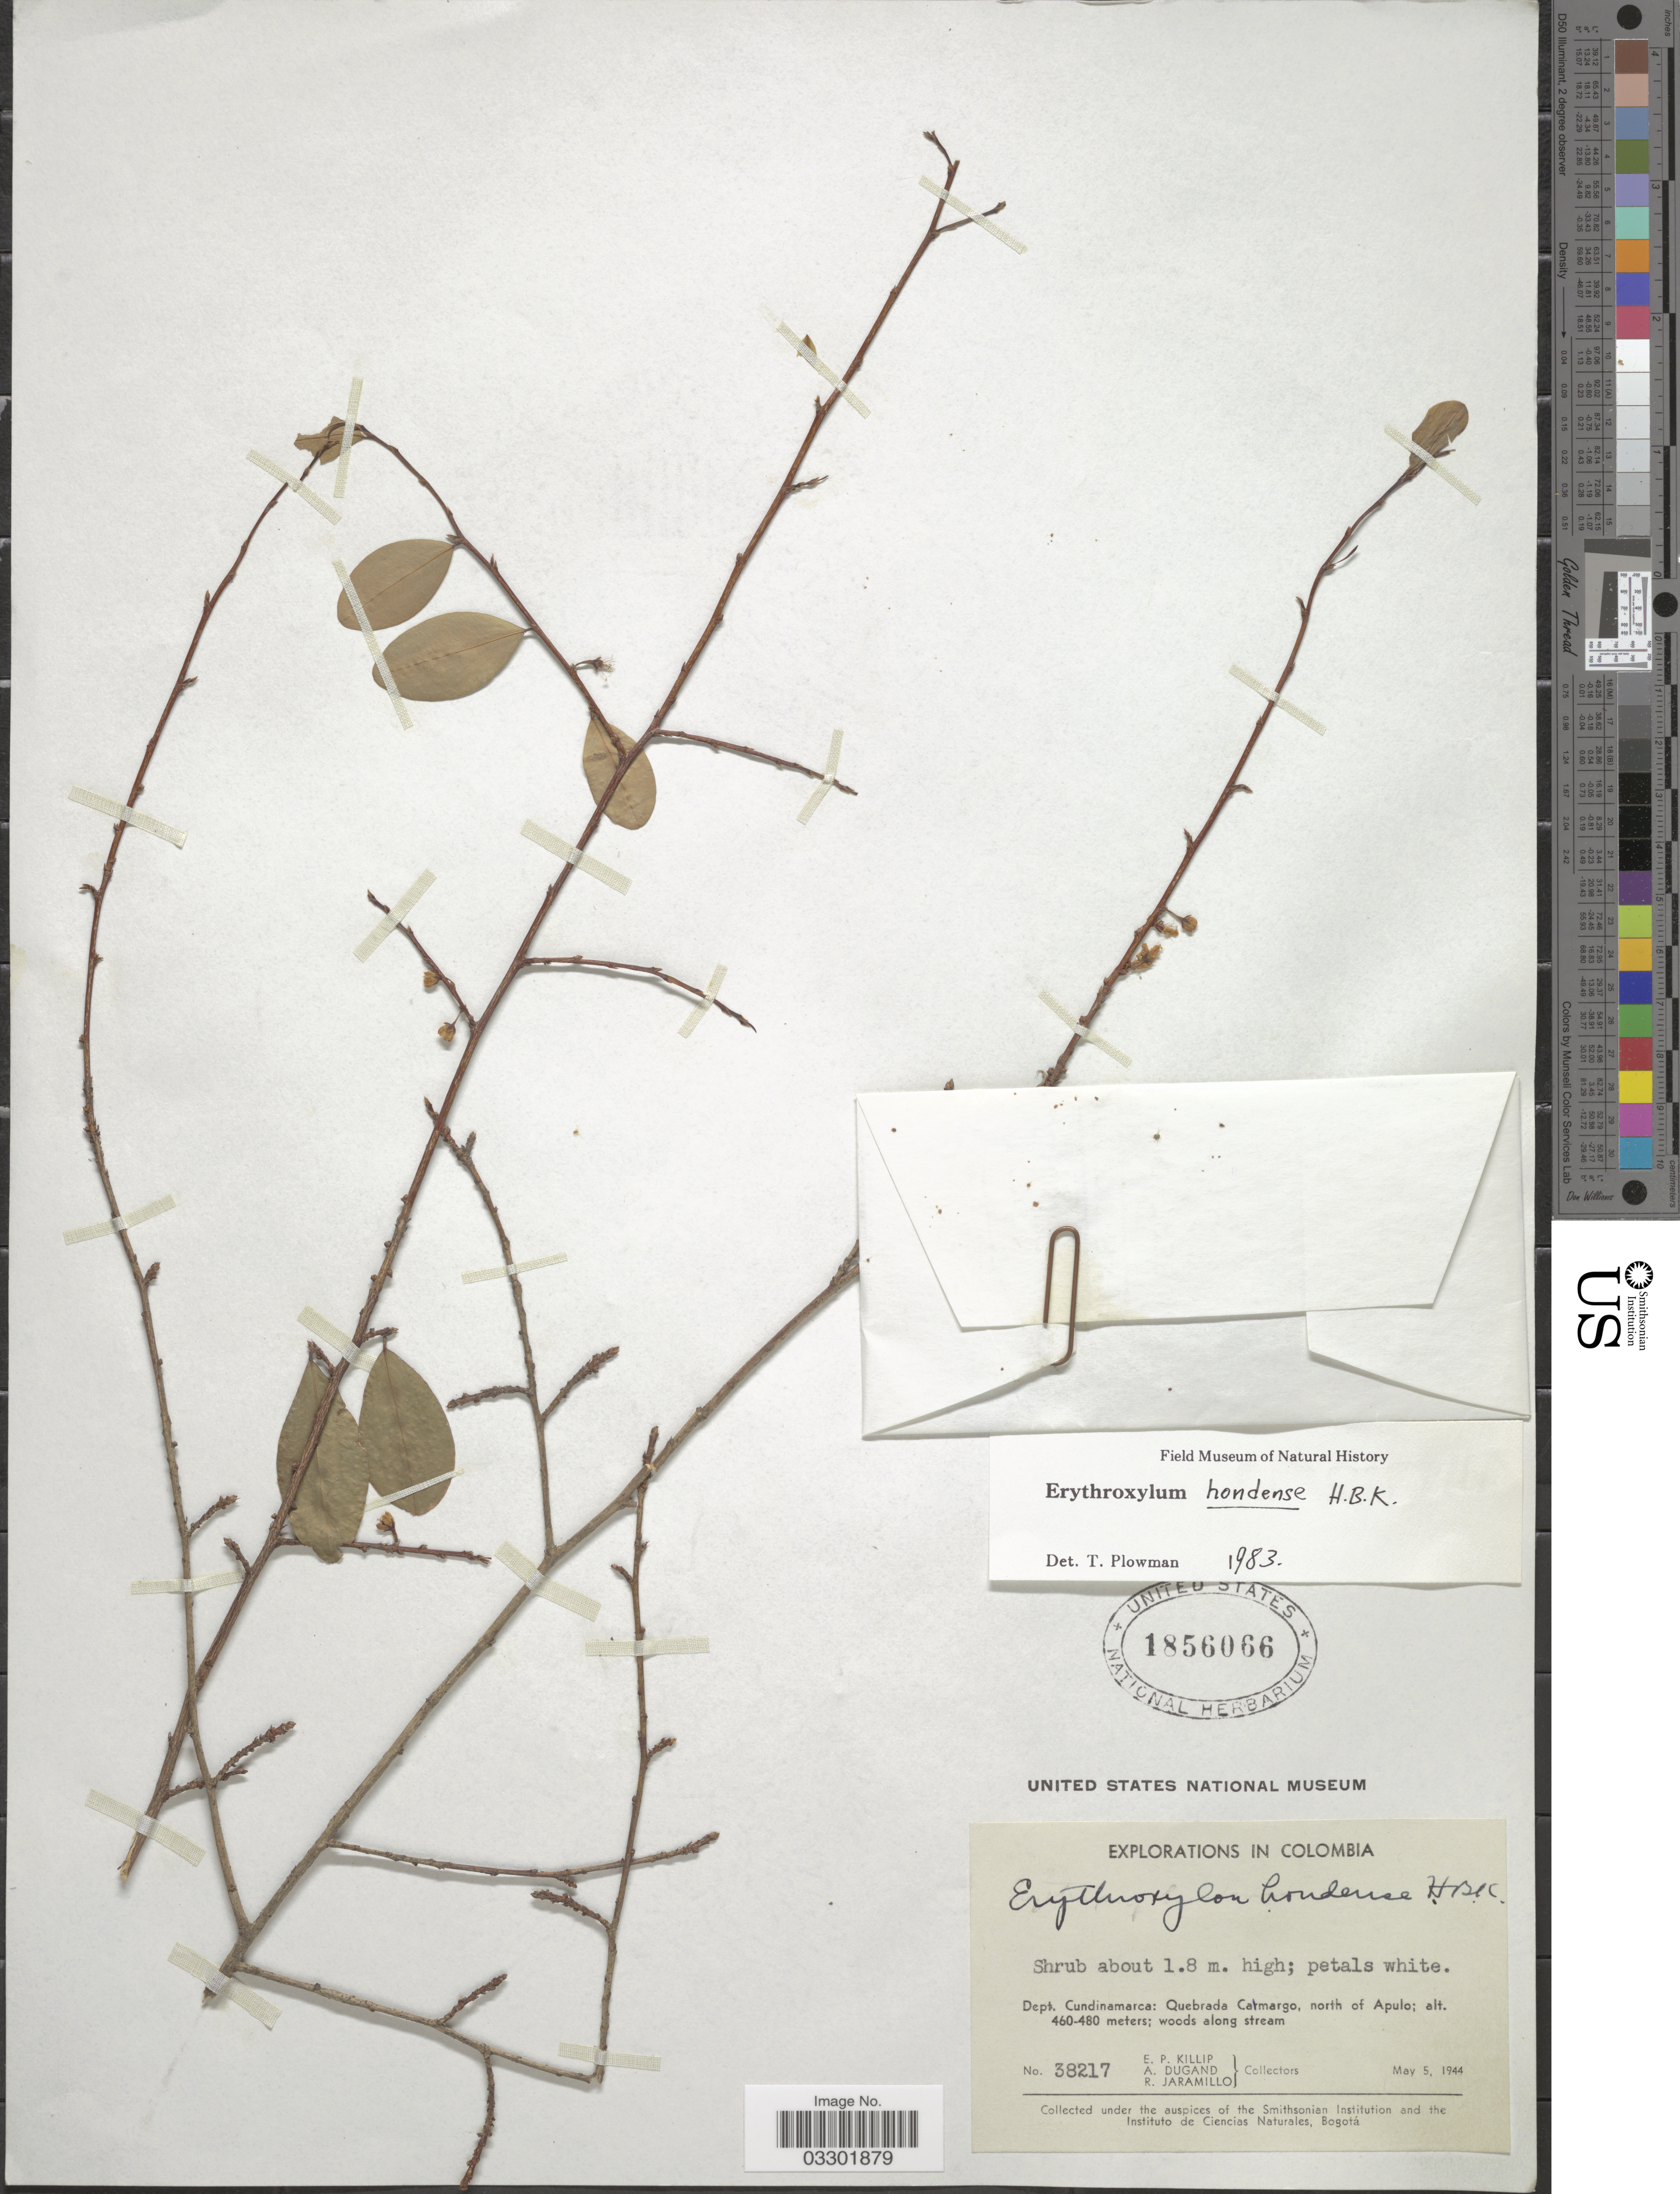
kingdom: Plantae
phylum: Tracheophyta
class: Magnoliopsida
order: Malpighiales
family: Erythroxylaceae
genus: Erythroxylum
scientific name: Erythroxylum hondense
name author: Kunth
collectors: E. P. Killip, A. Dugand & R. Jaramillo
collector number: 38217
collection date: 1944-05-05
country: Colombia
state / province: Cundinamarca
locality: Dept. Cundinamarca: Quebrada Carmargo, north of Apulo.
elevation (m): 460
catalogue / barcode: US 1856066